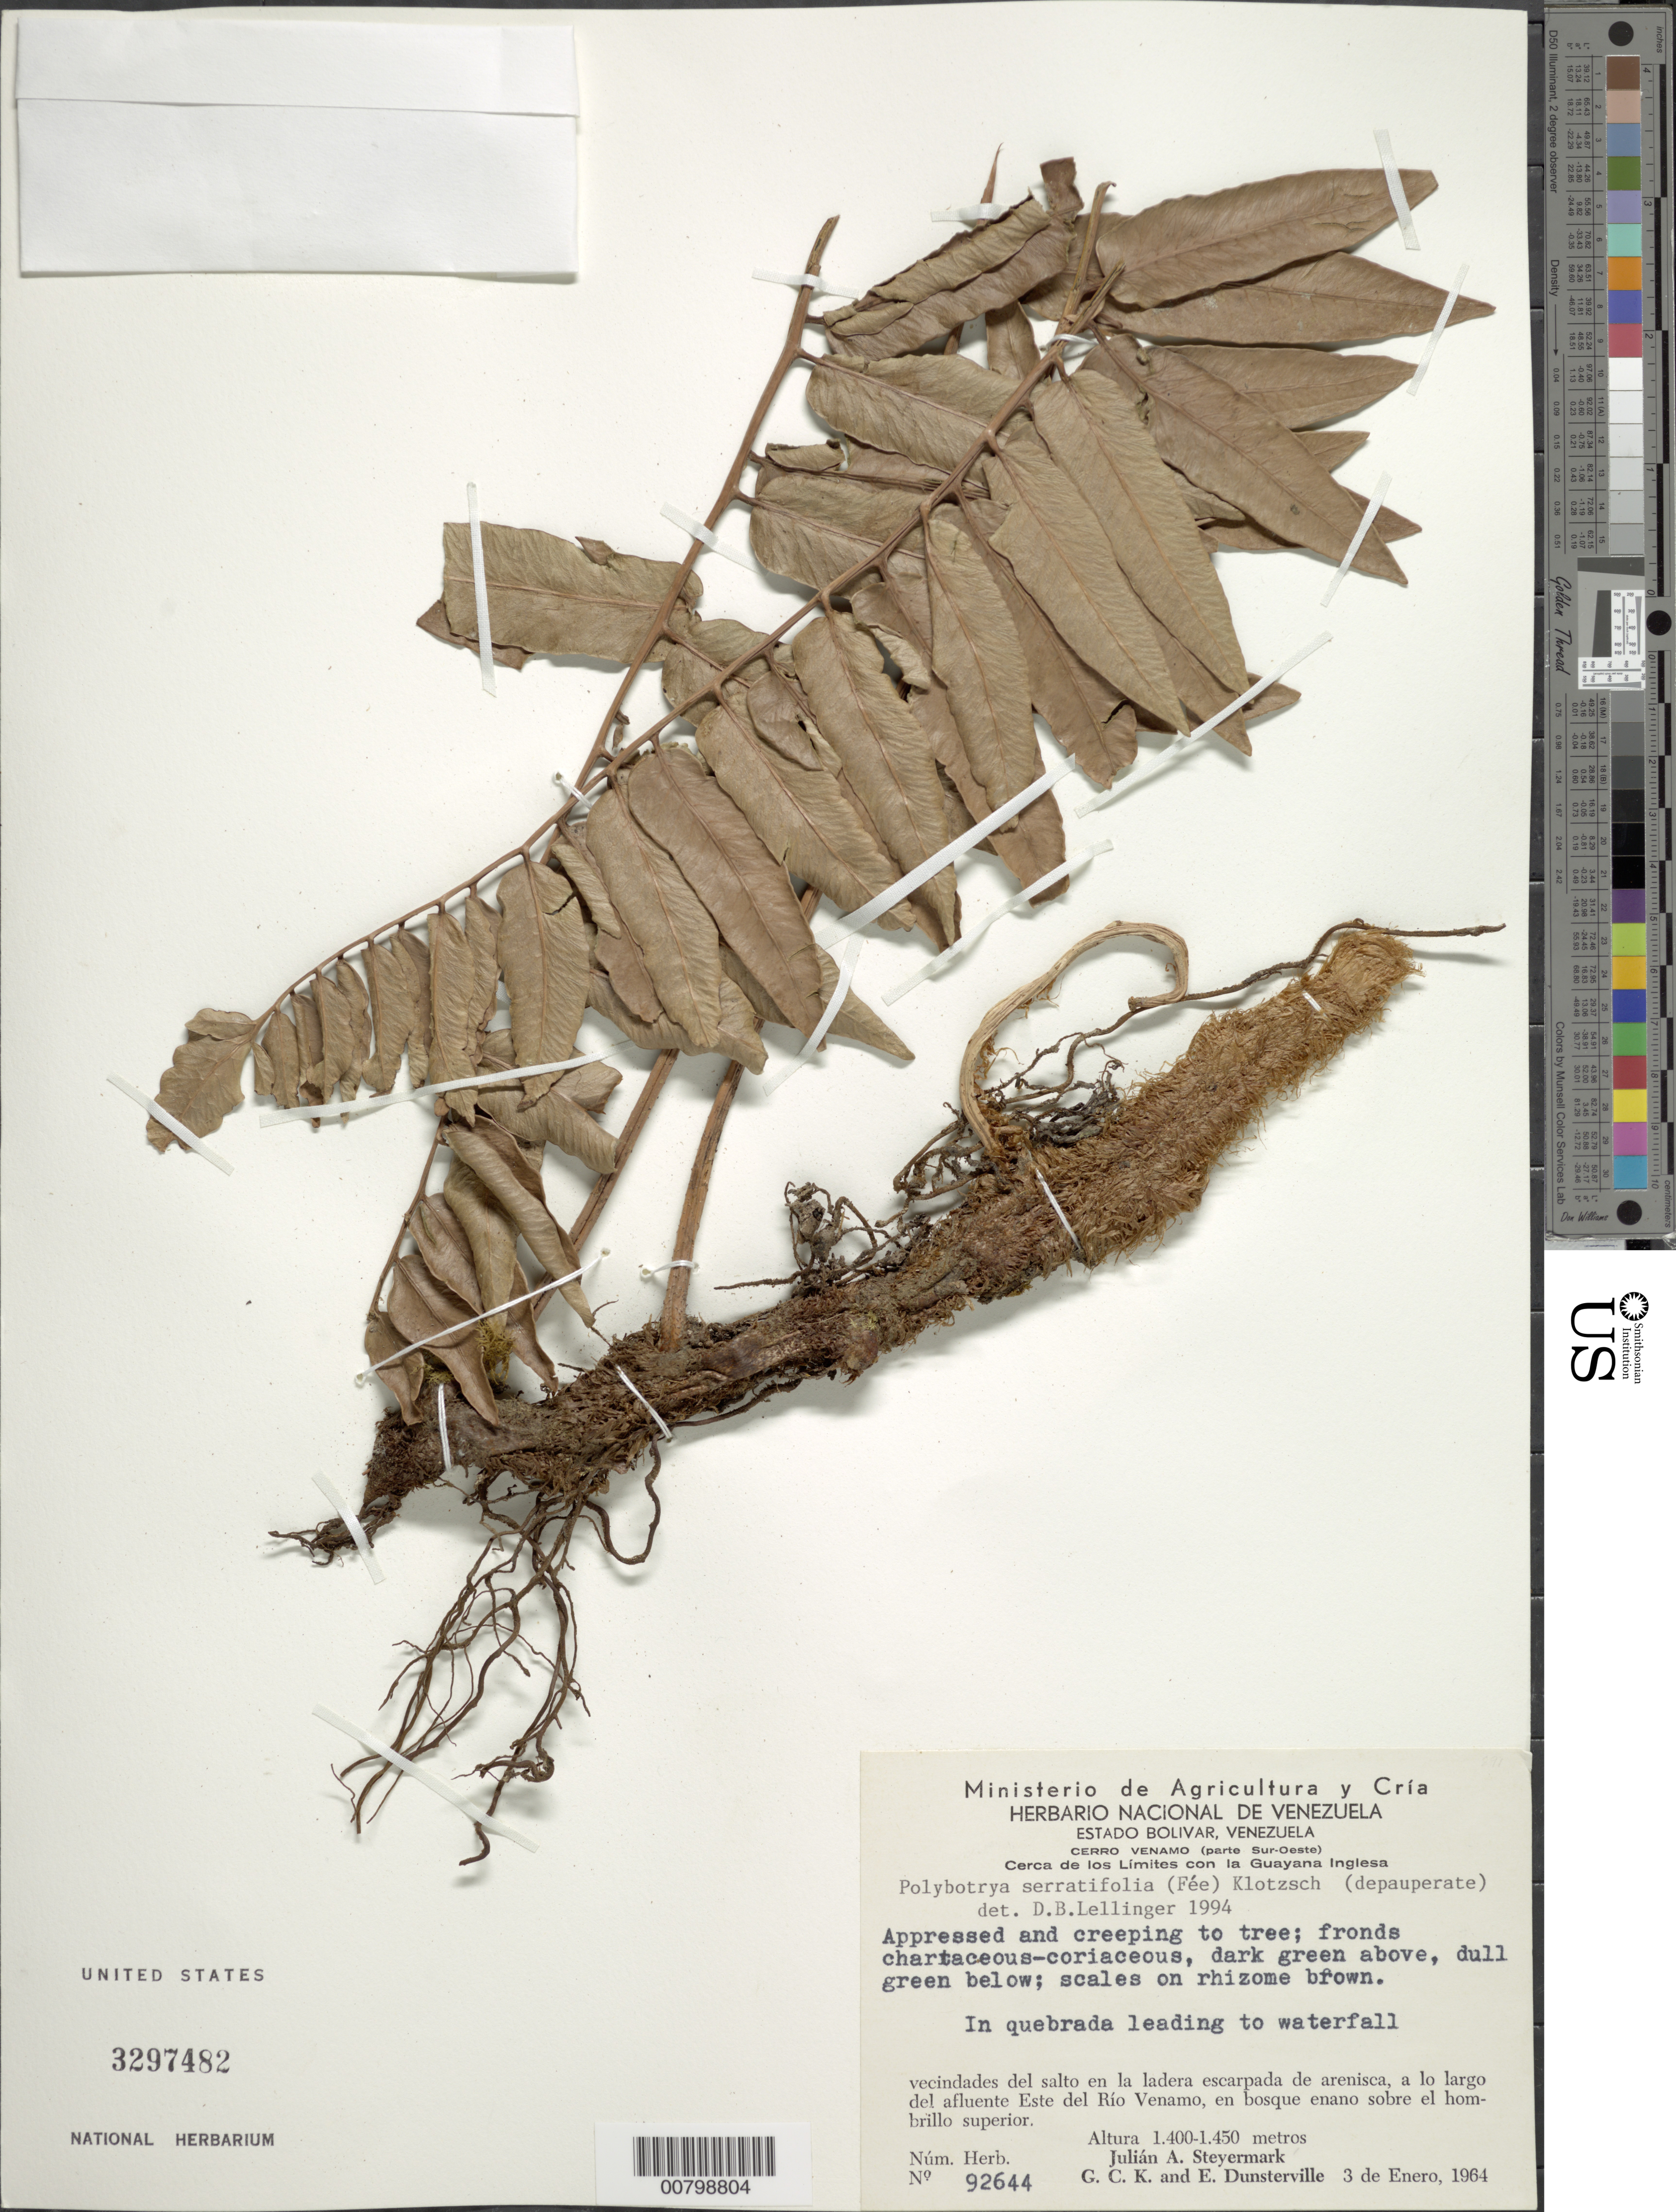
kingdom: Plantae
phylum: Tracheophyta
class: Polypodiopsida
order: Polypodiales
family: Dryopteridaceae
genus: Polybotrya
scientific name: Polybotrya serratifolia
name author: (Fée) Klotzsch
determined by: Lellinger, David B., (BOT), Smithsonian Institution - National Museum of Natural History (UNITED STATES)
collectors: J. Steyermark, G. C. K. Dunsterville & E. Dunsterville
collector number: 92644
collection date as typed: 3-Jan-64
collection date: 1964-01-03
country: Venezuela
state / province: Bolívar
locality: Cerro Venamo (parte Sur-Oeste), cerca de los Límites con la Guayana Inglesa, a lo largo afluente Este del Río Venamo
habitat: Quebrada leading to waterfall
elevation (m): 1400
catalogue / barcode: US 3297482